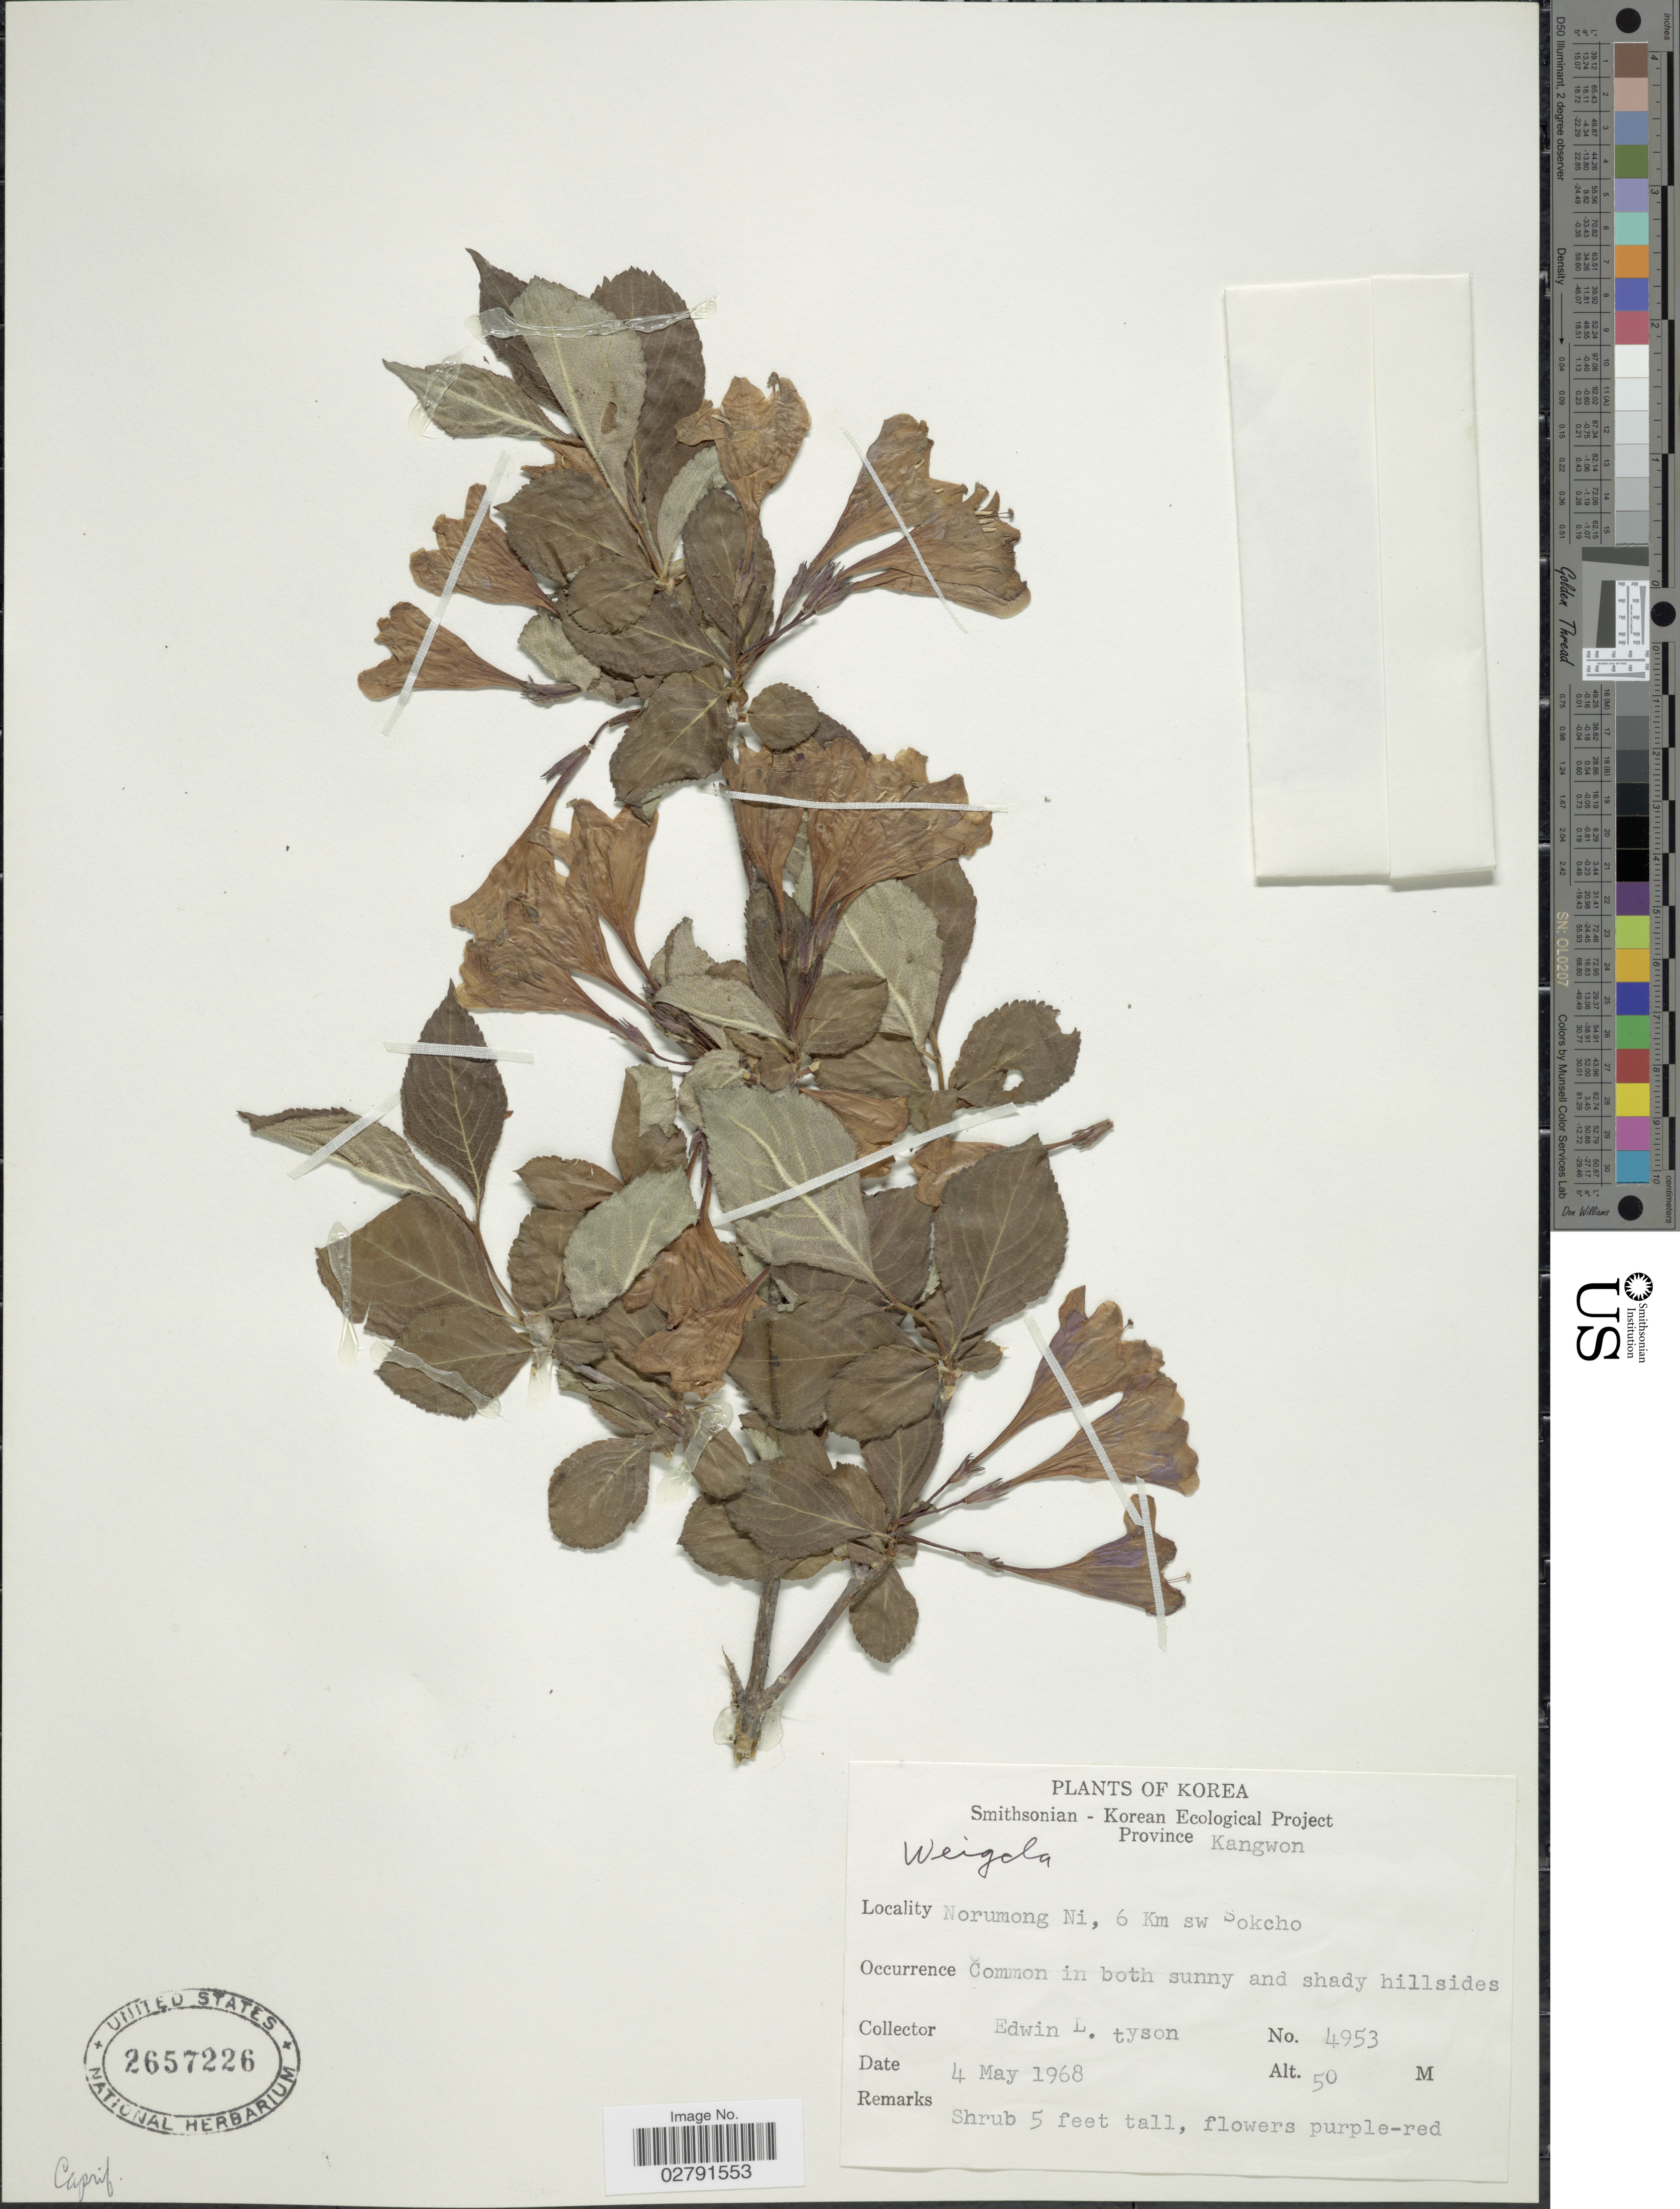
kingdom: Plantae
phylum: Tracheophyta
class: Magnoliopsida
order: Dipsacales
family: Caprifoliaceae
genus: Diervilla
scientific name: Diervilla sp.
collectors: E. L. Tyson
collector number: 4953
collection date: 1968-05-04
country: North Korea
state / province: Kangwon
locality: Norumong Ni, 6 Km sw Sokcho.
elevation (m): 50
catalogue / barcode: US 2657226